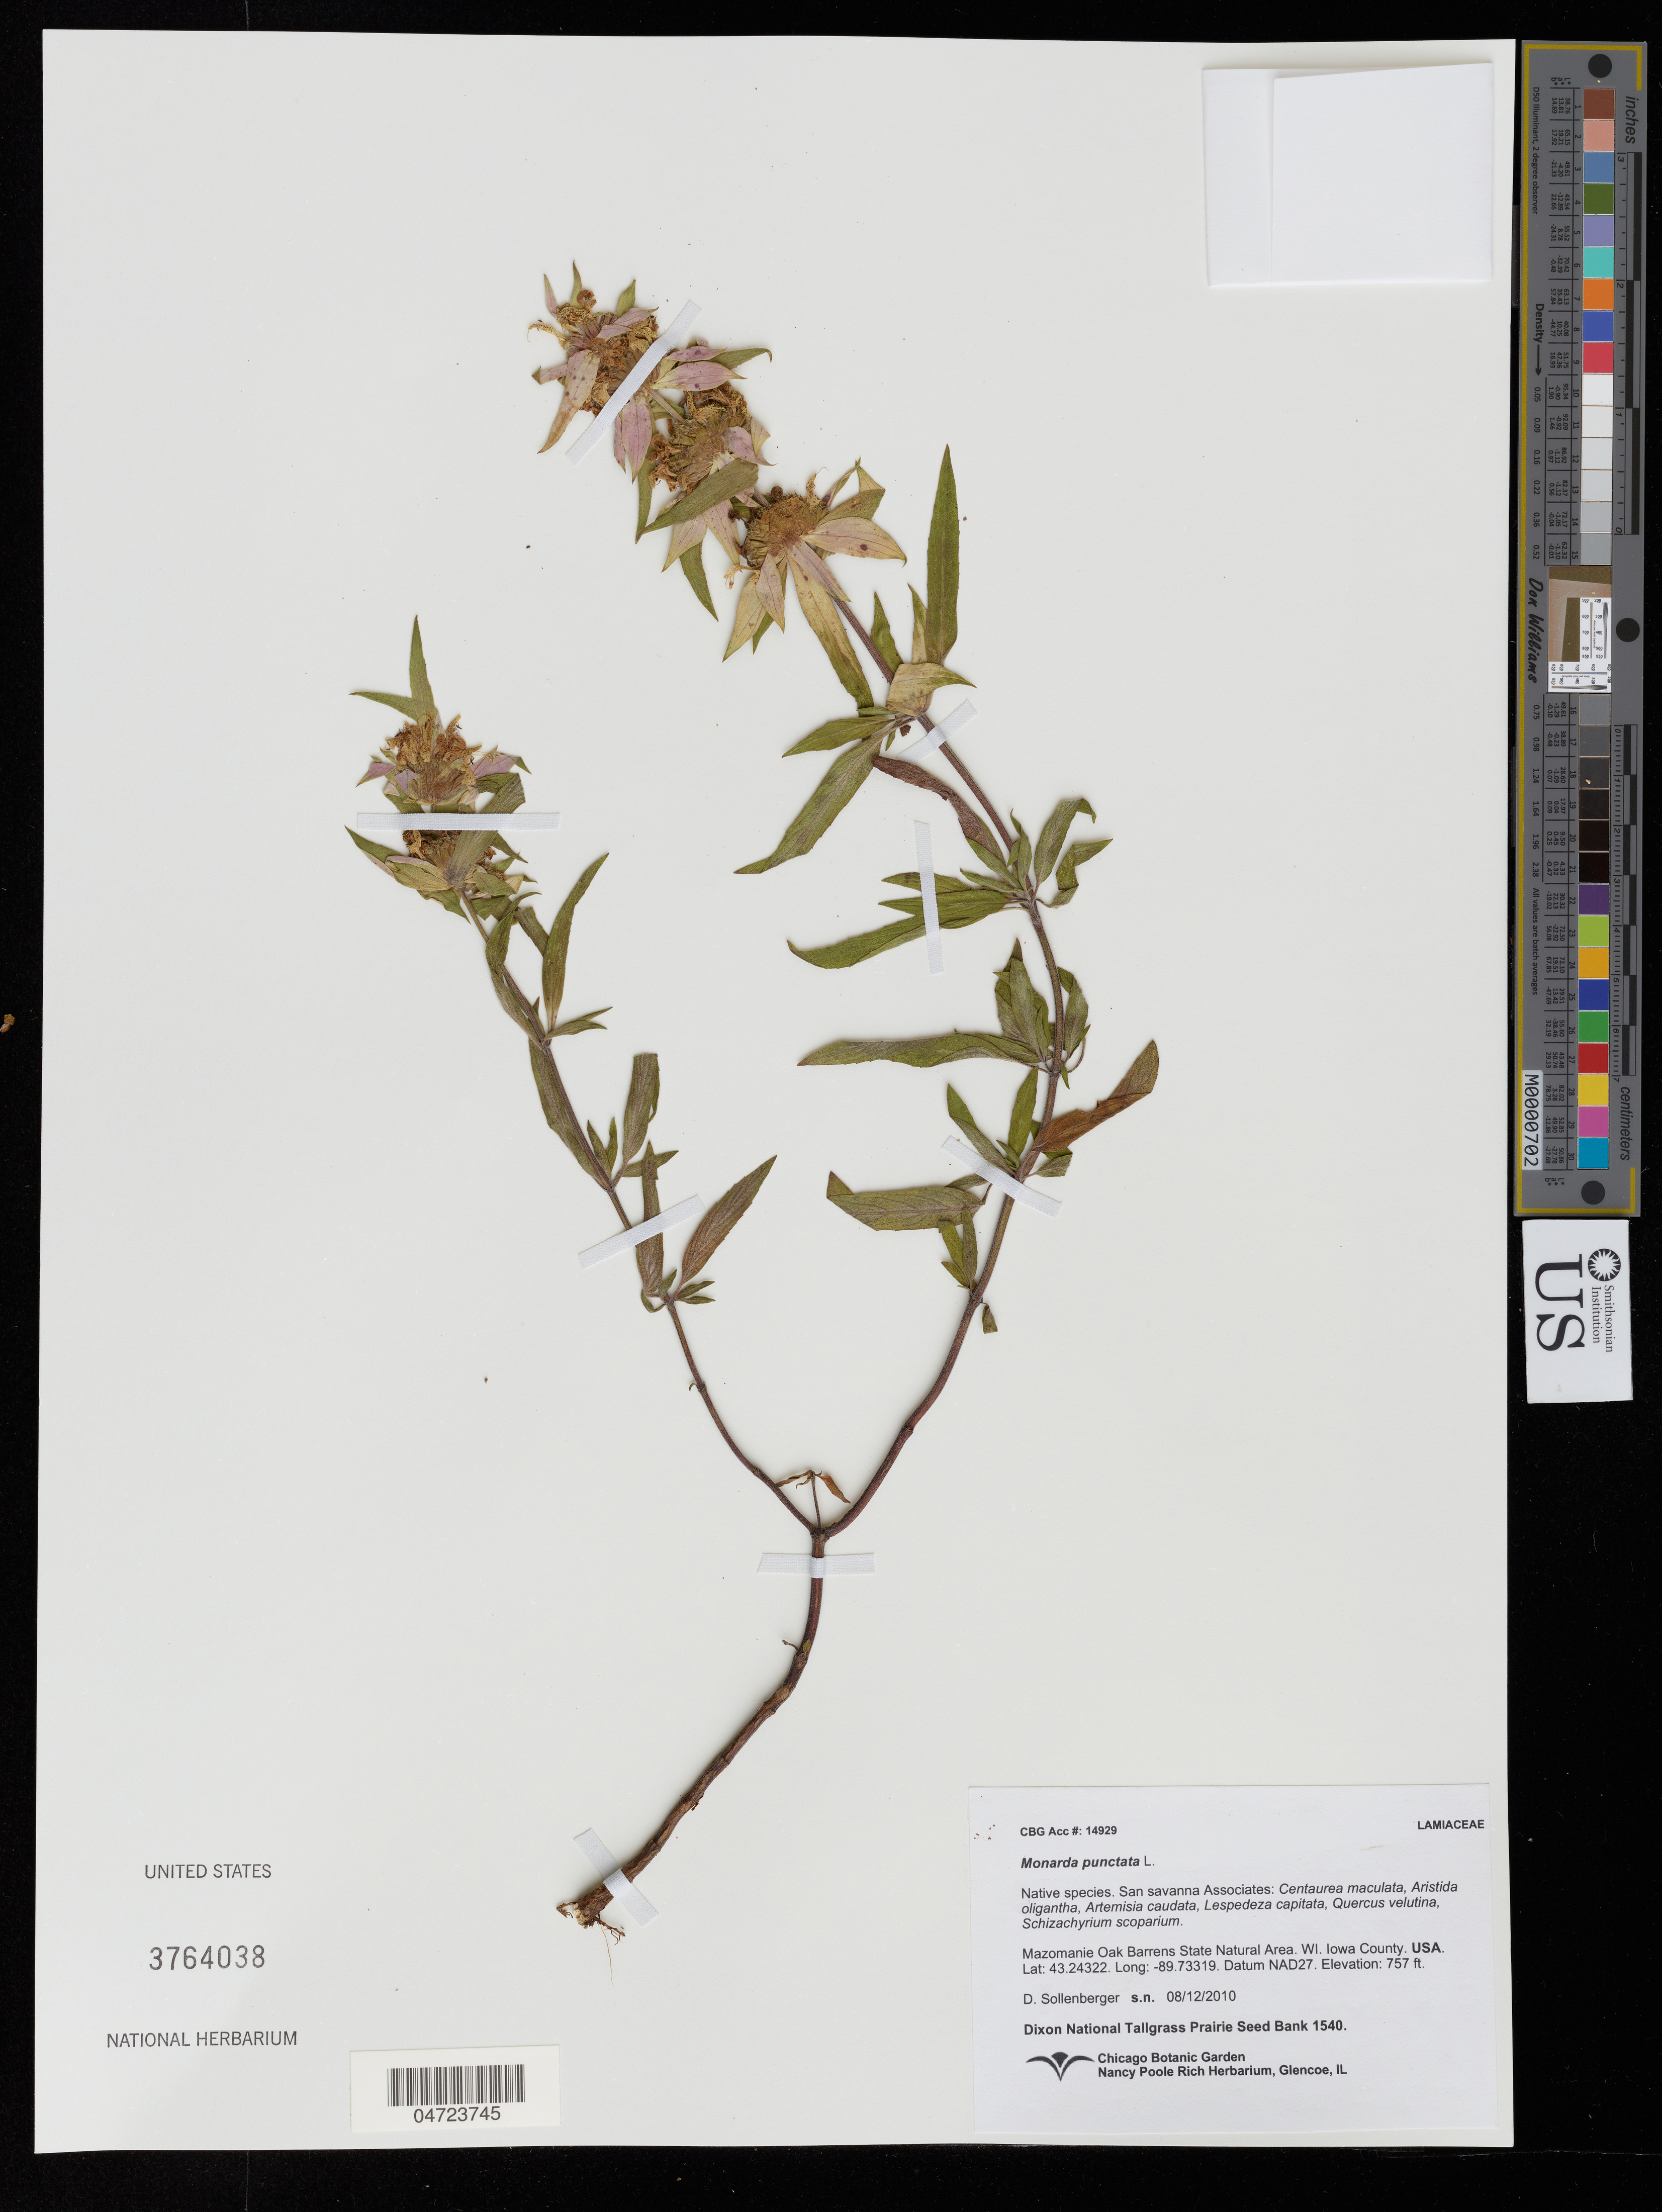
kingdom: Plantae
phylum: Tracheophyta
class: Magnoliopsida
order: Lamiales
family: Lamiaceae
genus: Monarda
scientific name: Monarda punctata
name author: L.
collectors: D. Sollenberger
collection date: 2010-08-12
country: United States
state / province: Wisconsin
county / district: Iowa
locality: Mazomanie Oak Barrens State Natural. WI. Iowa County.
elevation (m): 231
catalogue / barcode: US 3764038